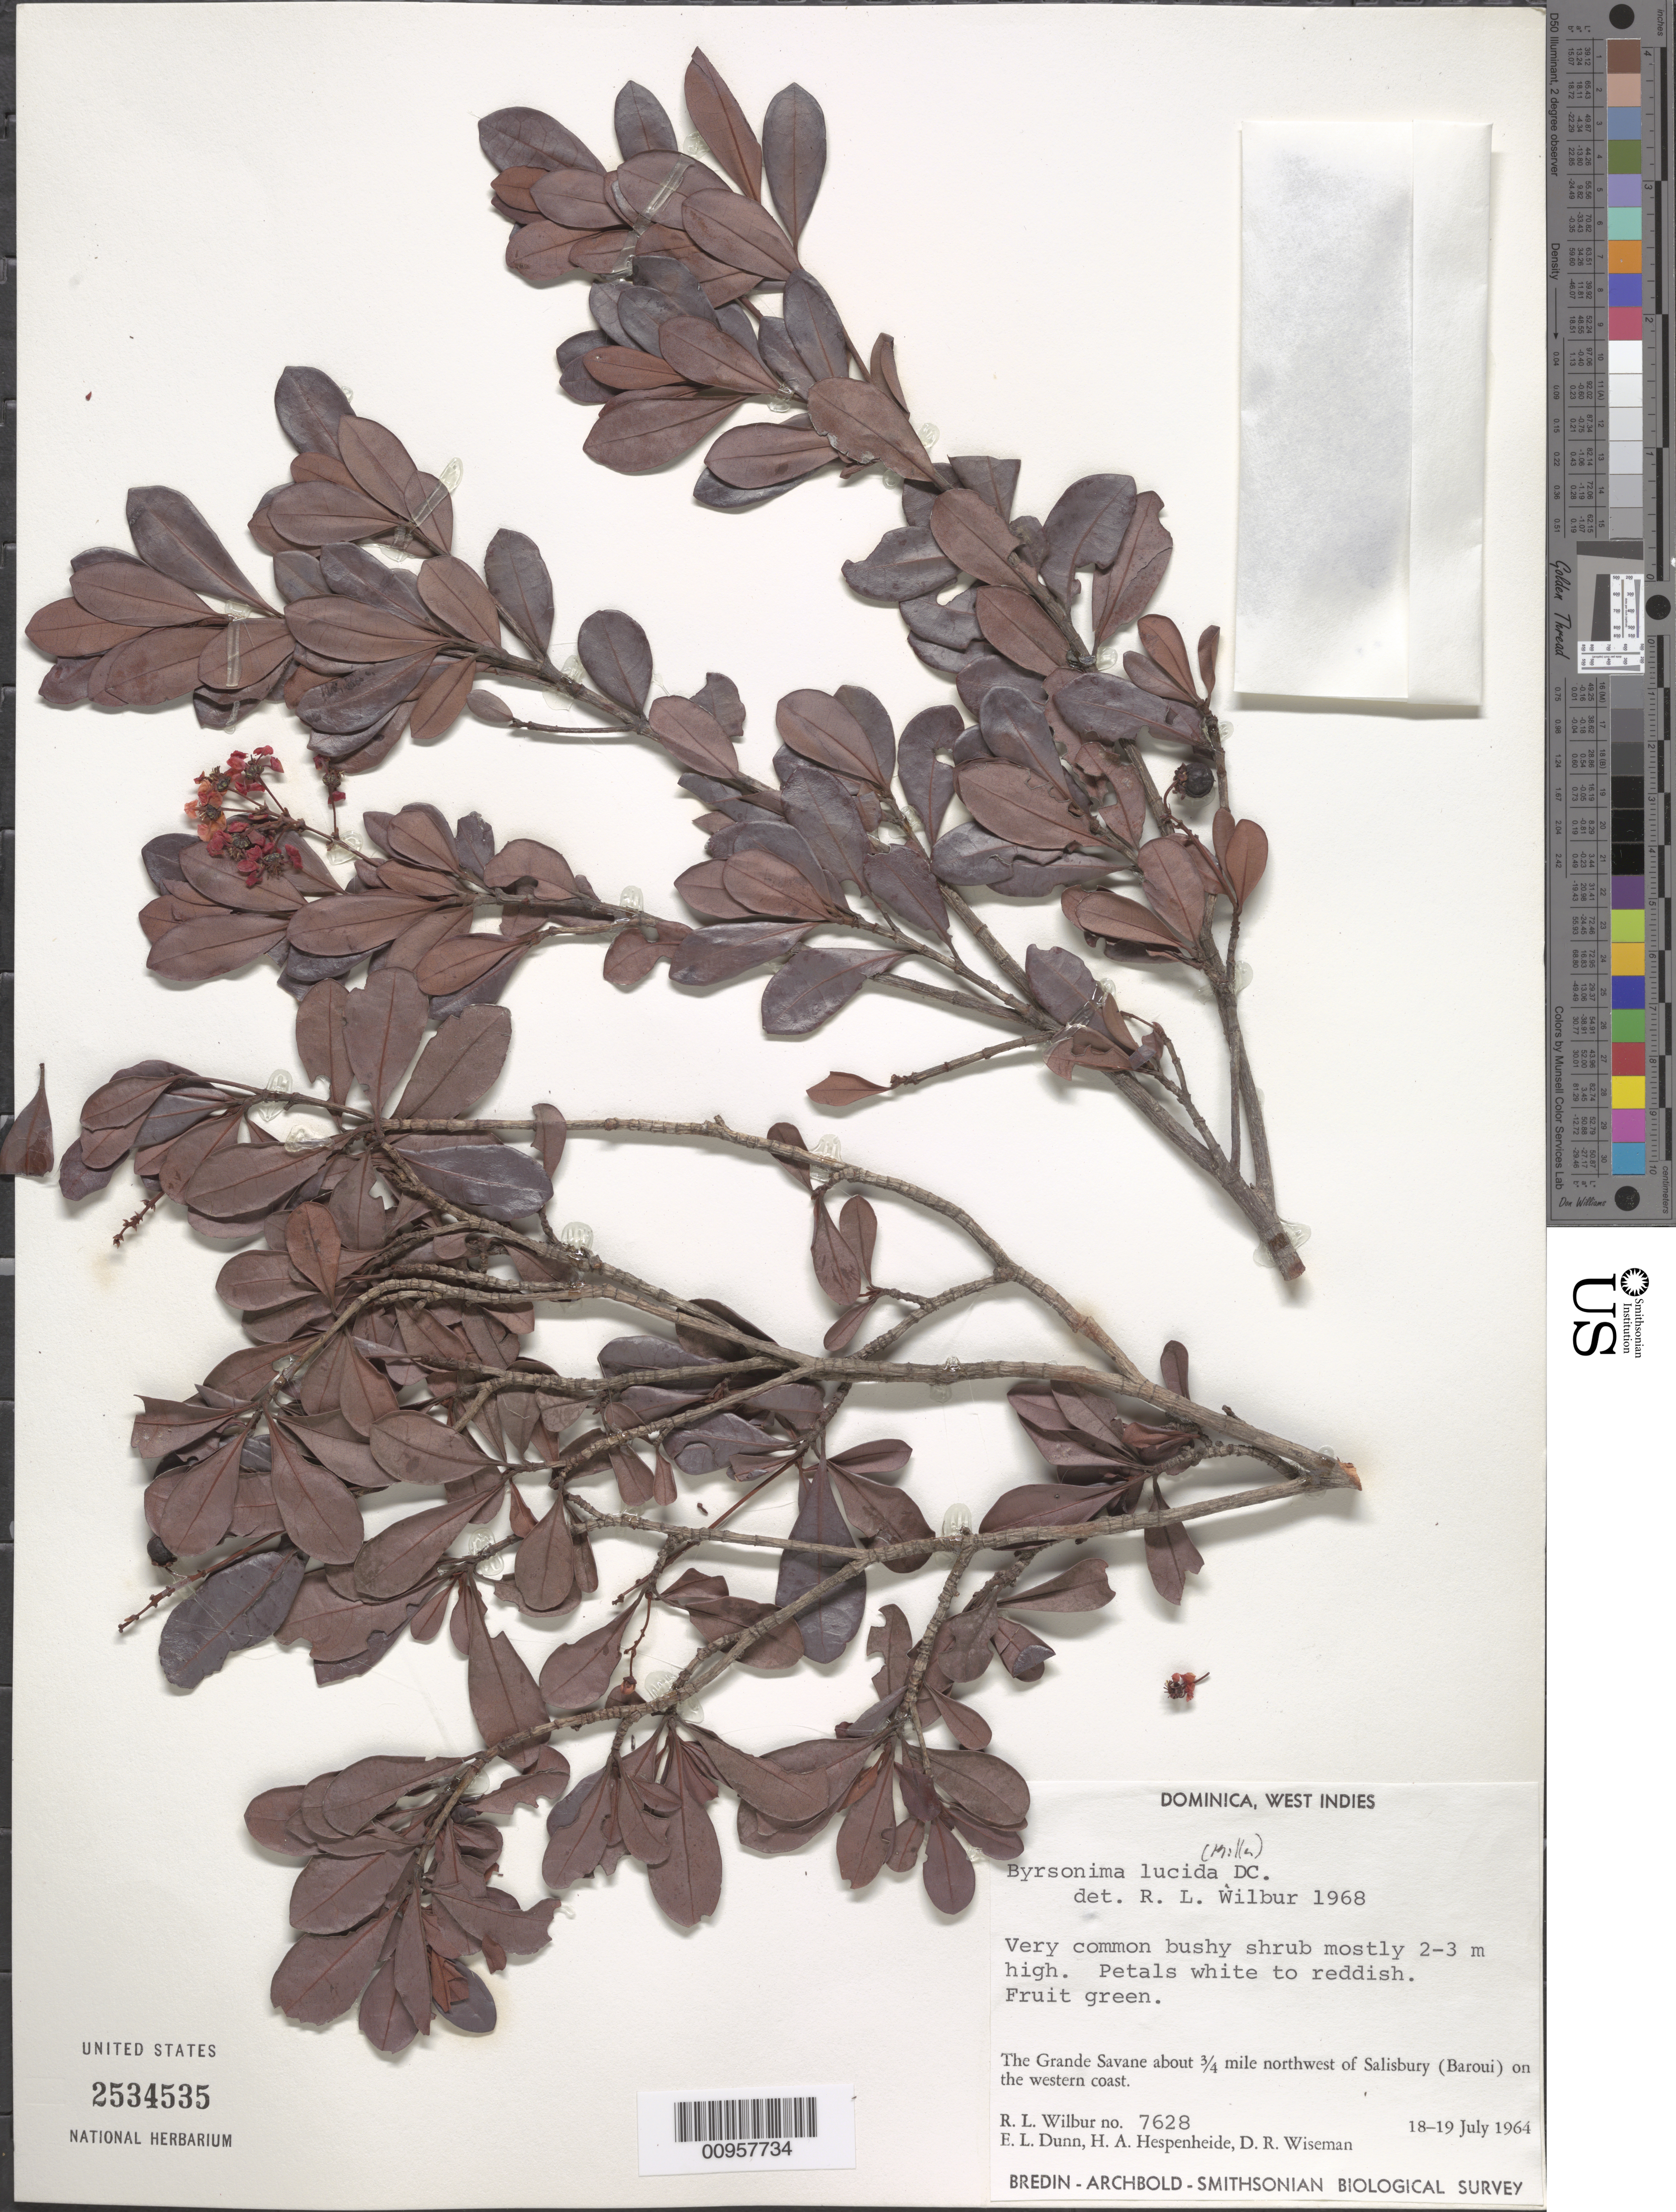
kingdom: Plantae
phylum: Tracheophyta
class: Magnoliopsida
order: Malpighiales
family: Malpighiaceae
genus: Byrsonima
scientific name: Byrsonima lucida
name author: (Mill.) DC.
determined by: Wilbur, R. L.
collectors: R. L. Wilbur, E. Dunn, H. A. Hespenheide & D. R. Wiseman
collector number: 7628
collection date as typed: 18 Jul 1964 to 19 Jul 1964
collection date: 1964-07-18/1964-07-19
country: Dominica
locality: The Grande Savane about 3/4 miles NW of Salisbury (Baroui) on the western coast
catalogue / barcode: US 2534535